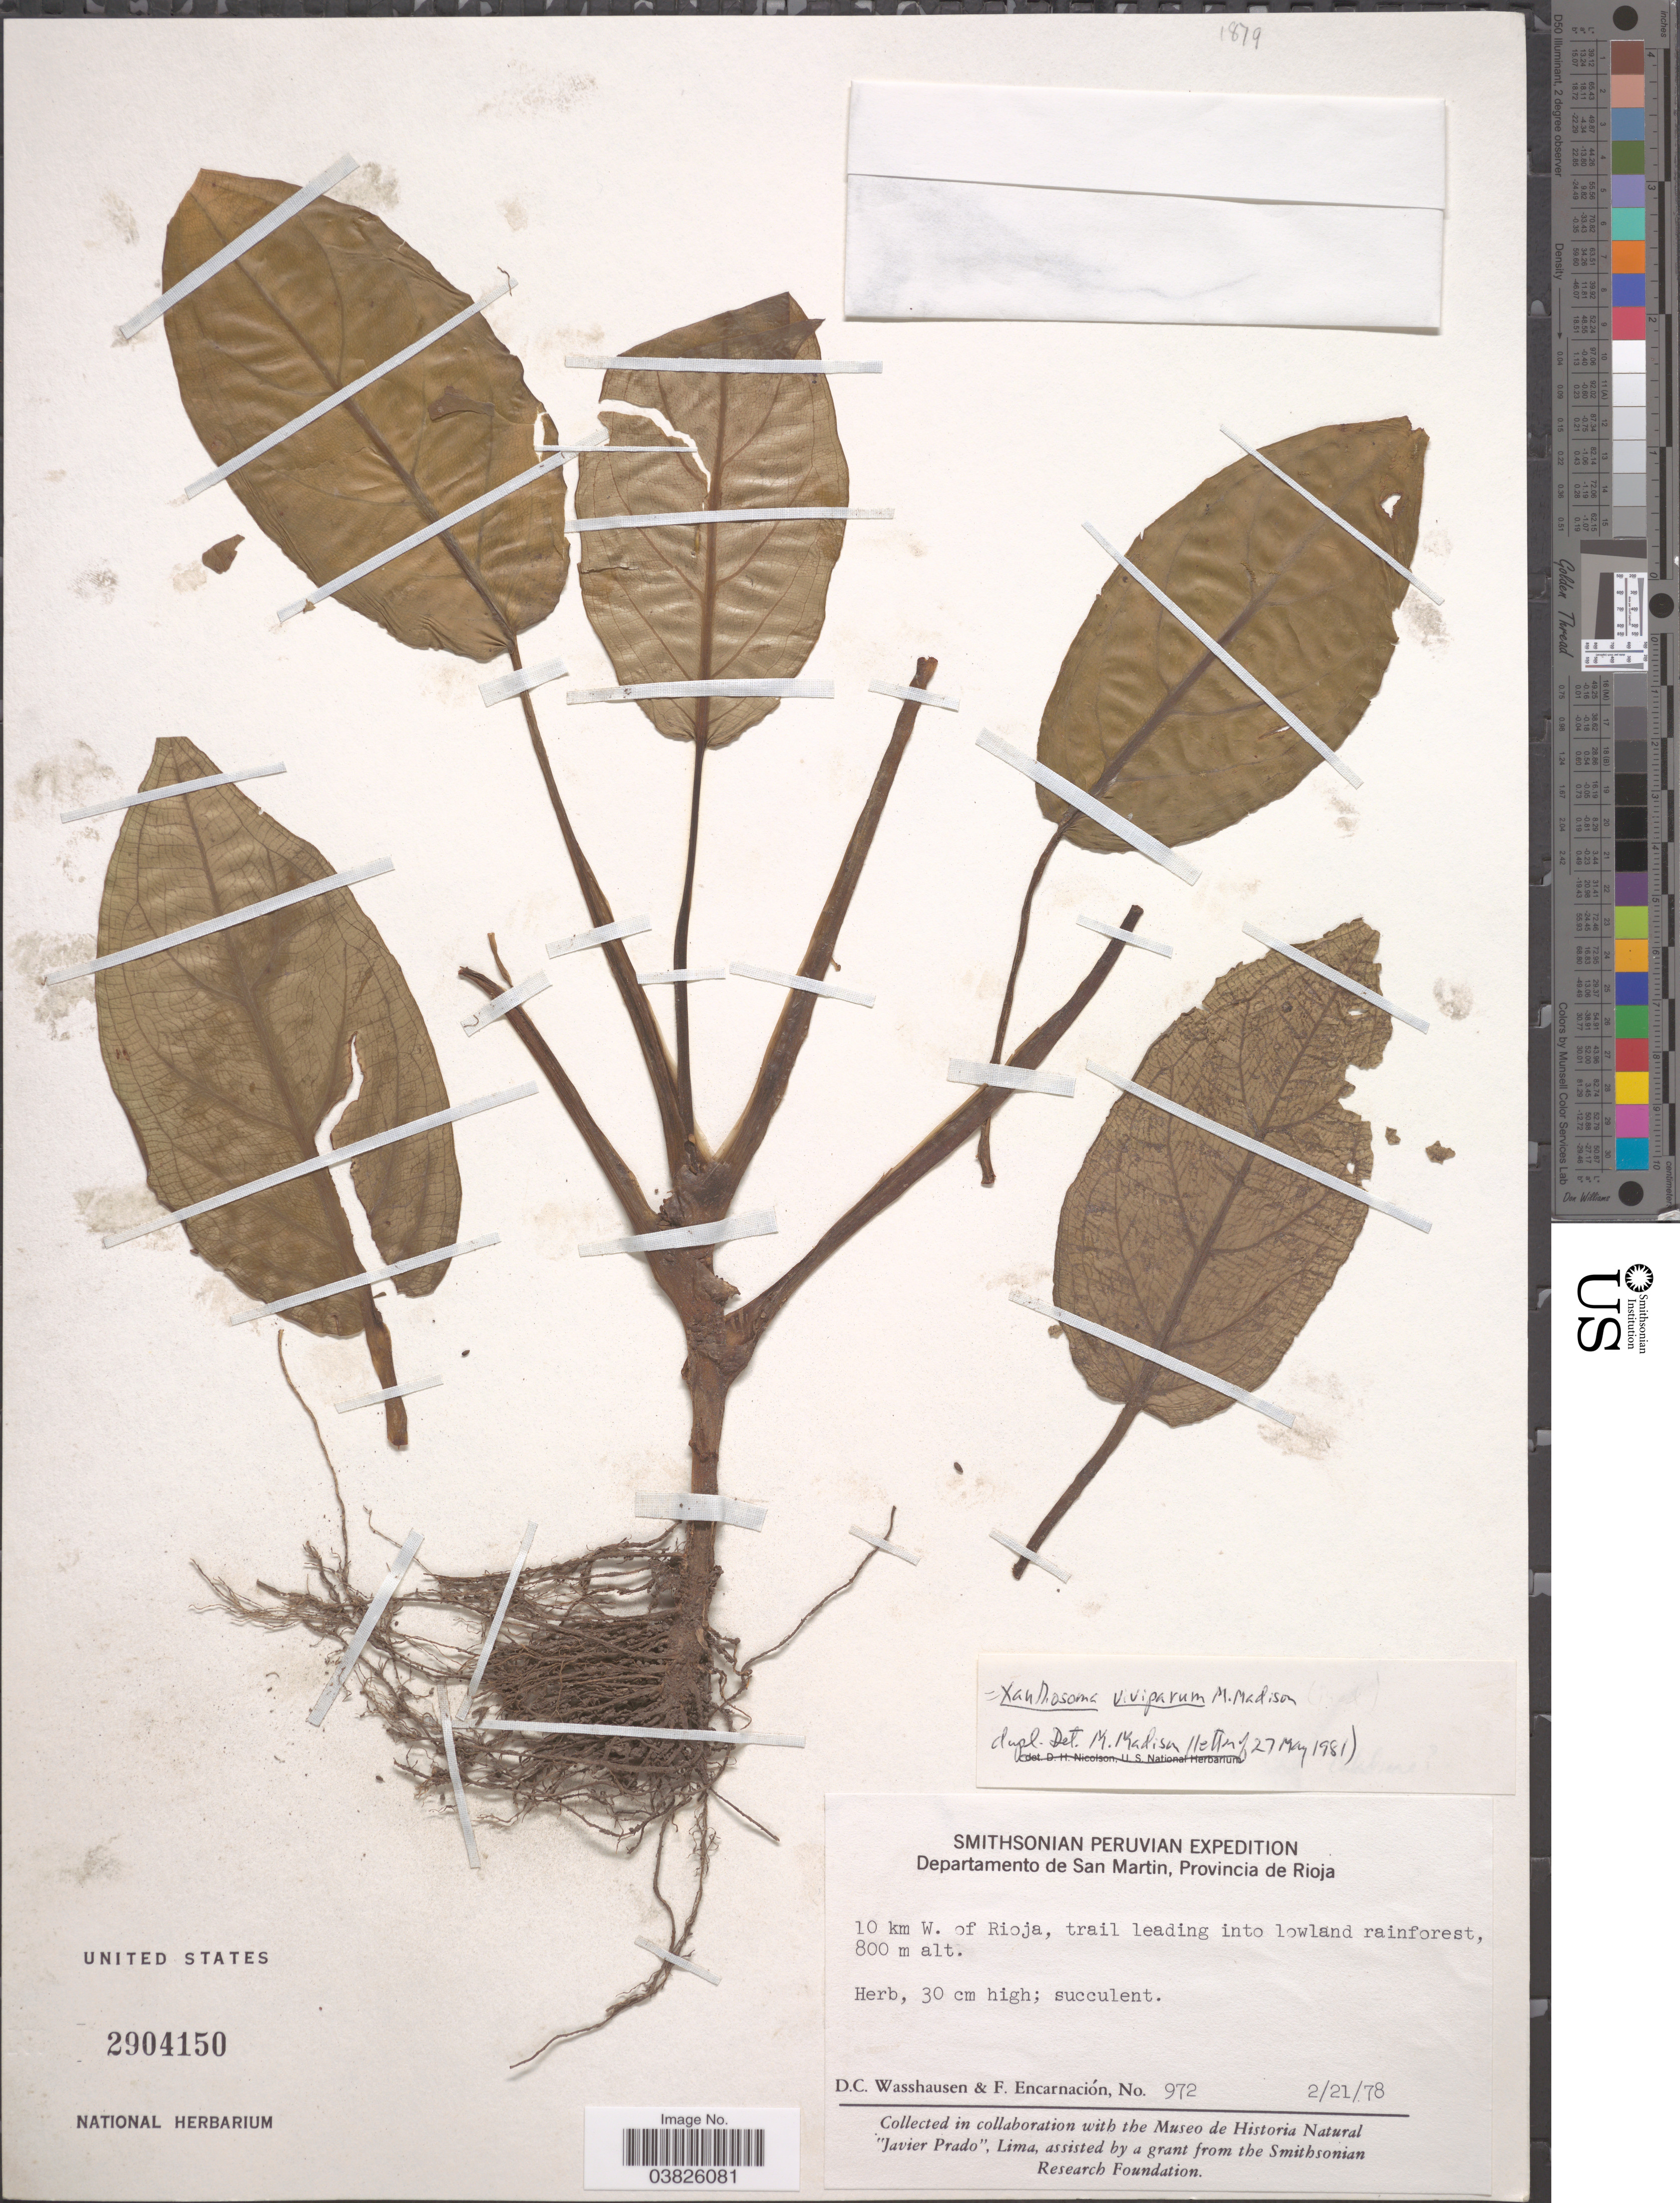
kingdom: Plantae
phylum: Tracheophyta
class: Liliopsida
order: Alismatales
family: Araceae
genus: Xanthosoma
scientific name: Xanthosoma viviparum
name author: Madison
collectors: D. C. Wasshausen & F. Encarnación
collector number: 972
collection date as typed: Transcribed d/m/y: 21/2/78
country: Peru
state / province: San Martín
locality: Departamento de San Martin, Provincia de Rioja. 10 km W. of Rioja, trail leading into lowland rainforest.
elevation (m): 800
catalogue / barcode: US 2904150